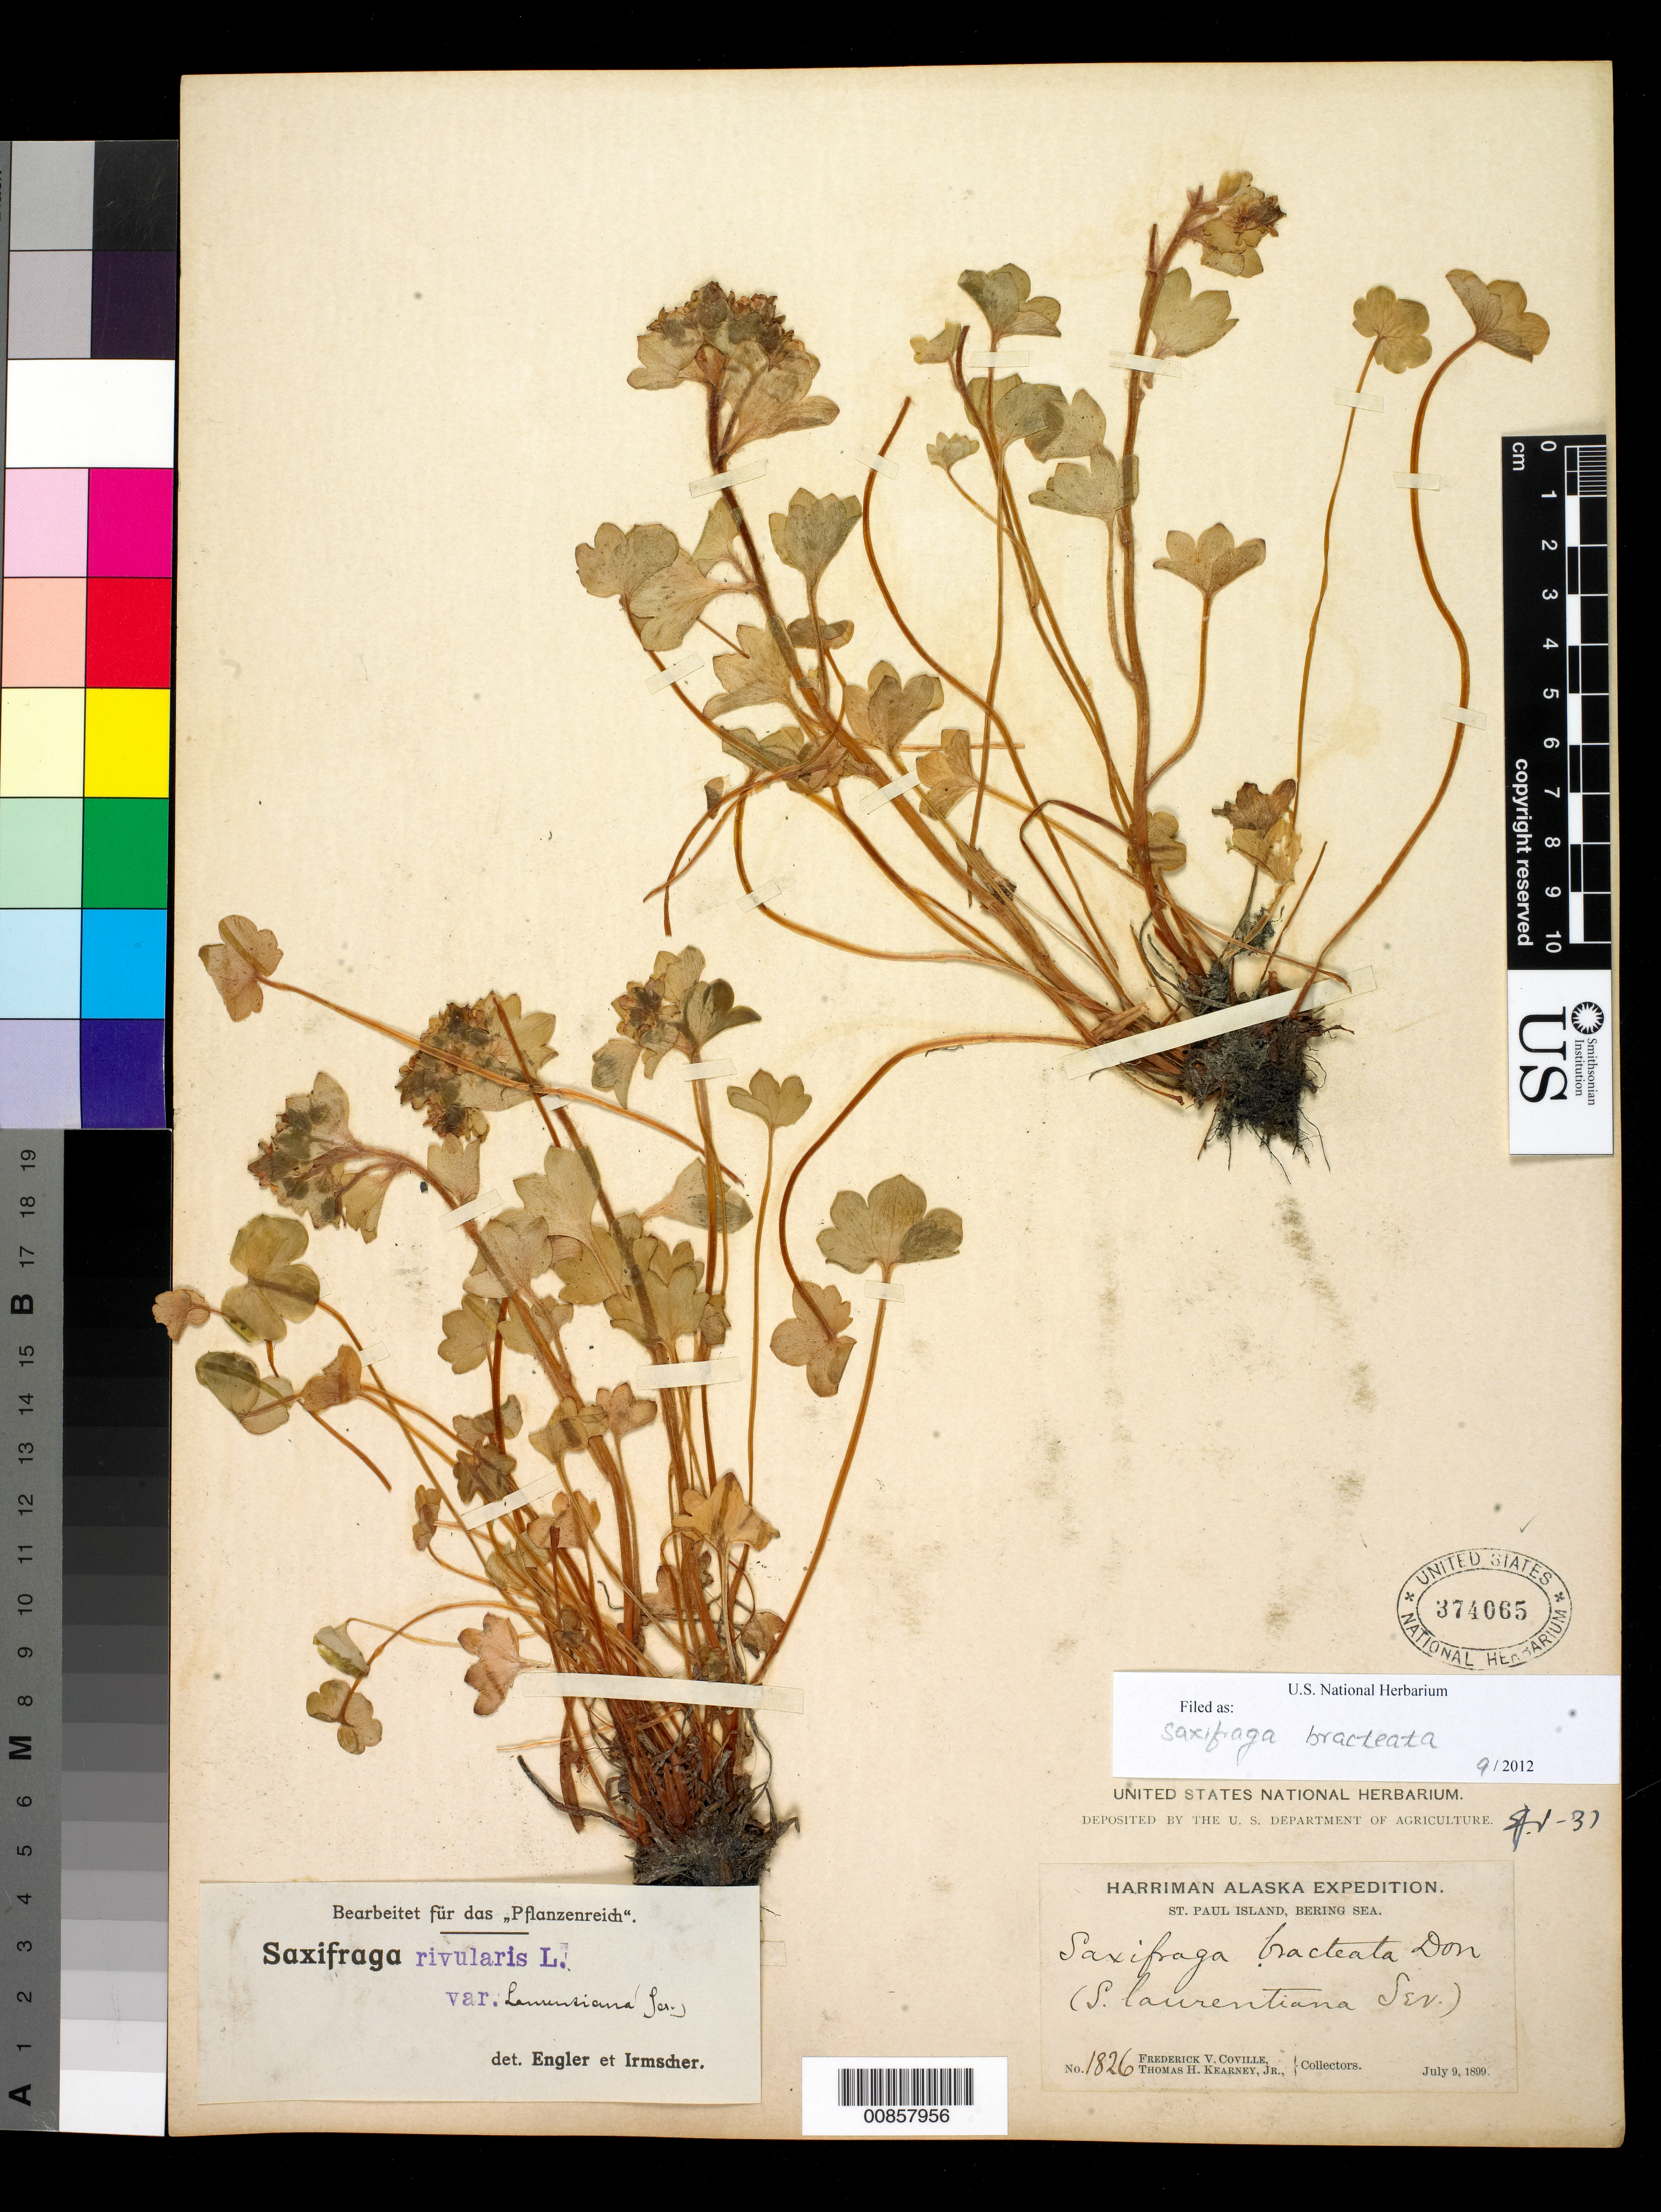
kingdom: Plantae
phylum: Tracheophyta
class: Magnoliopsida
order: Saxifragales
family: Saxifragaceae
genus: Saxifraga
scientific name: Saxifraga bracteata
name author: D. Don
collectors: F. V. Coville & T. H. Kearney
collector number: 1826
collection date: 1899-07-09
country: United States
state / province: Alaska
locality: Bering Sea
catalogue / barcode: US 374065